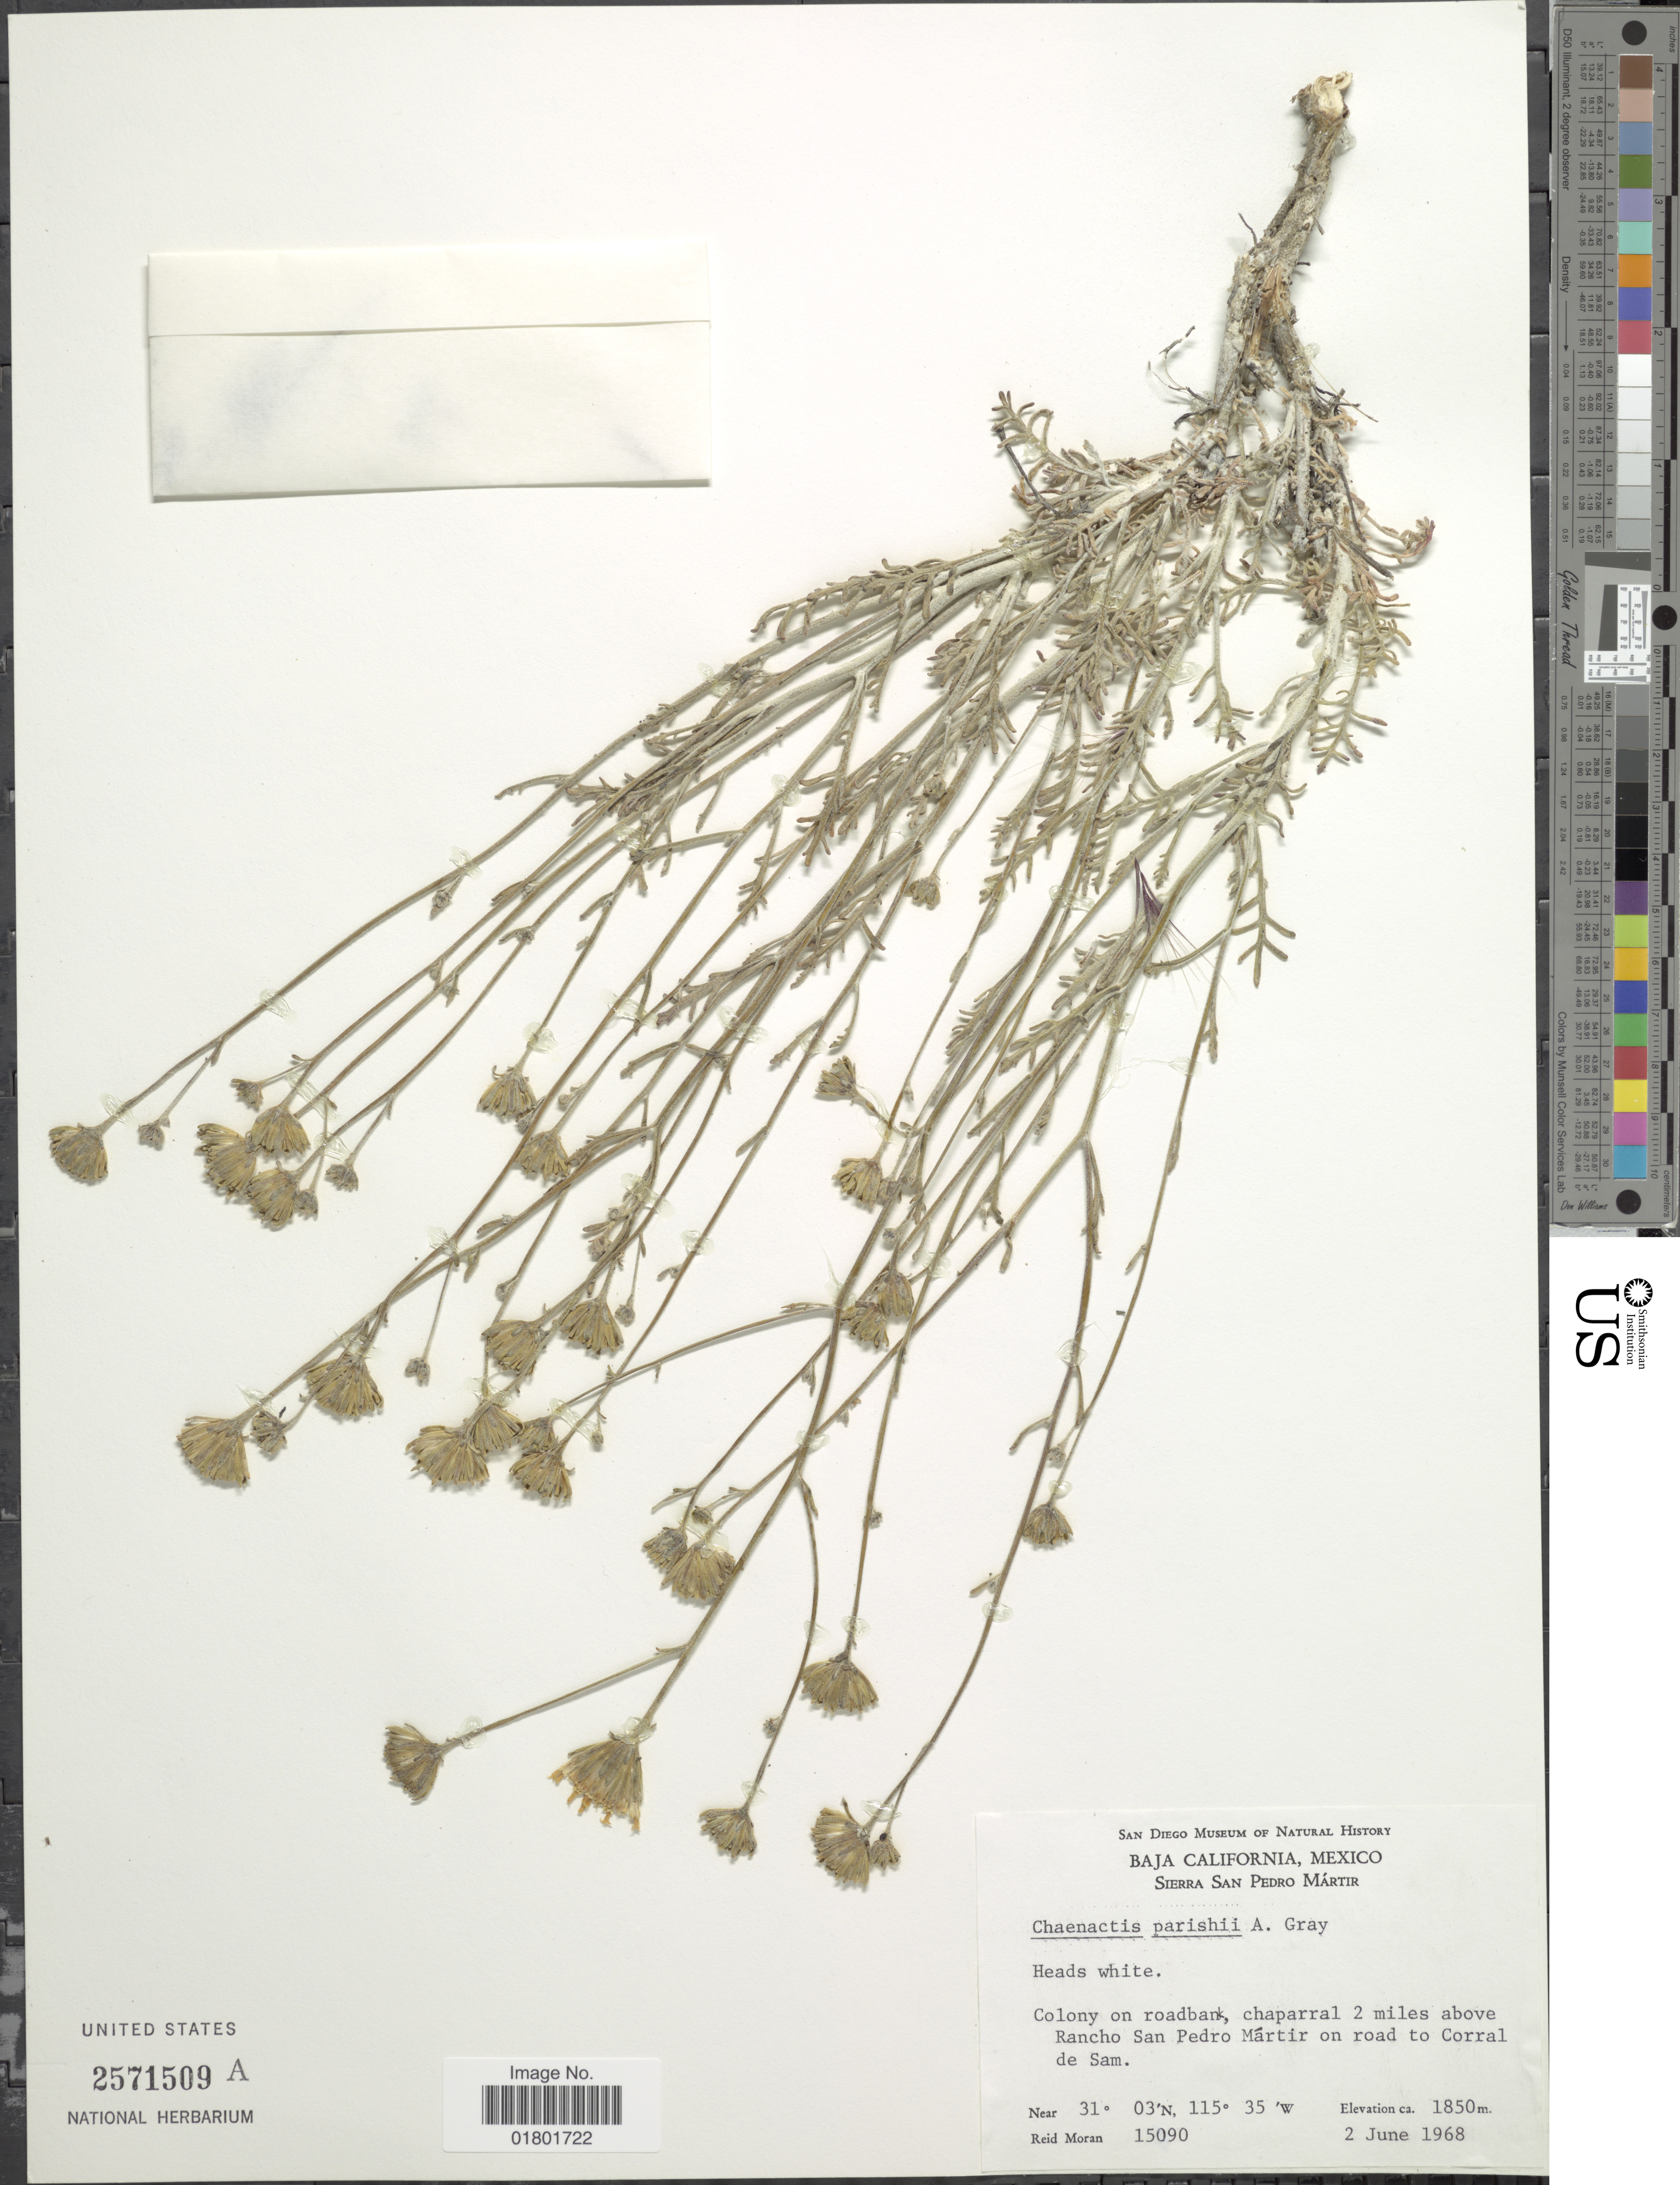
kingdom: Plantae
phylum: Tracheophyta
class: Magnoliopsida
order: Asterales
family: Asteraceae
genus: Chaenactis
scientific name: Chaenactis parishii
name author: A. Gray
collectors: R. V. Moran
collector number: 15090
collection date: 1968-06-02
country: Mexico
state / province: Baja California Sur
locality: Sierra San Pedro Martir, chaparral 2 miles above Rancho San Pedro Martir on road to Corral de Sam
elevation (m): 1850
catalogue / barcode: US 2571509A